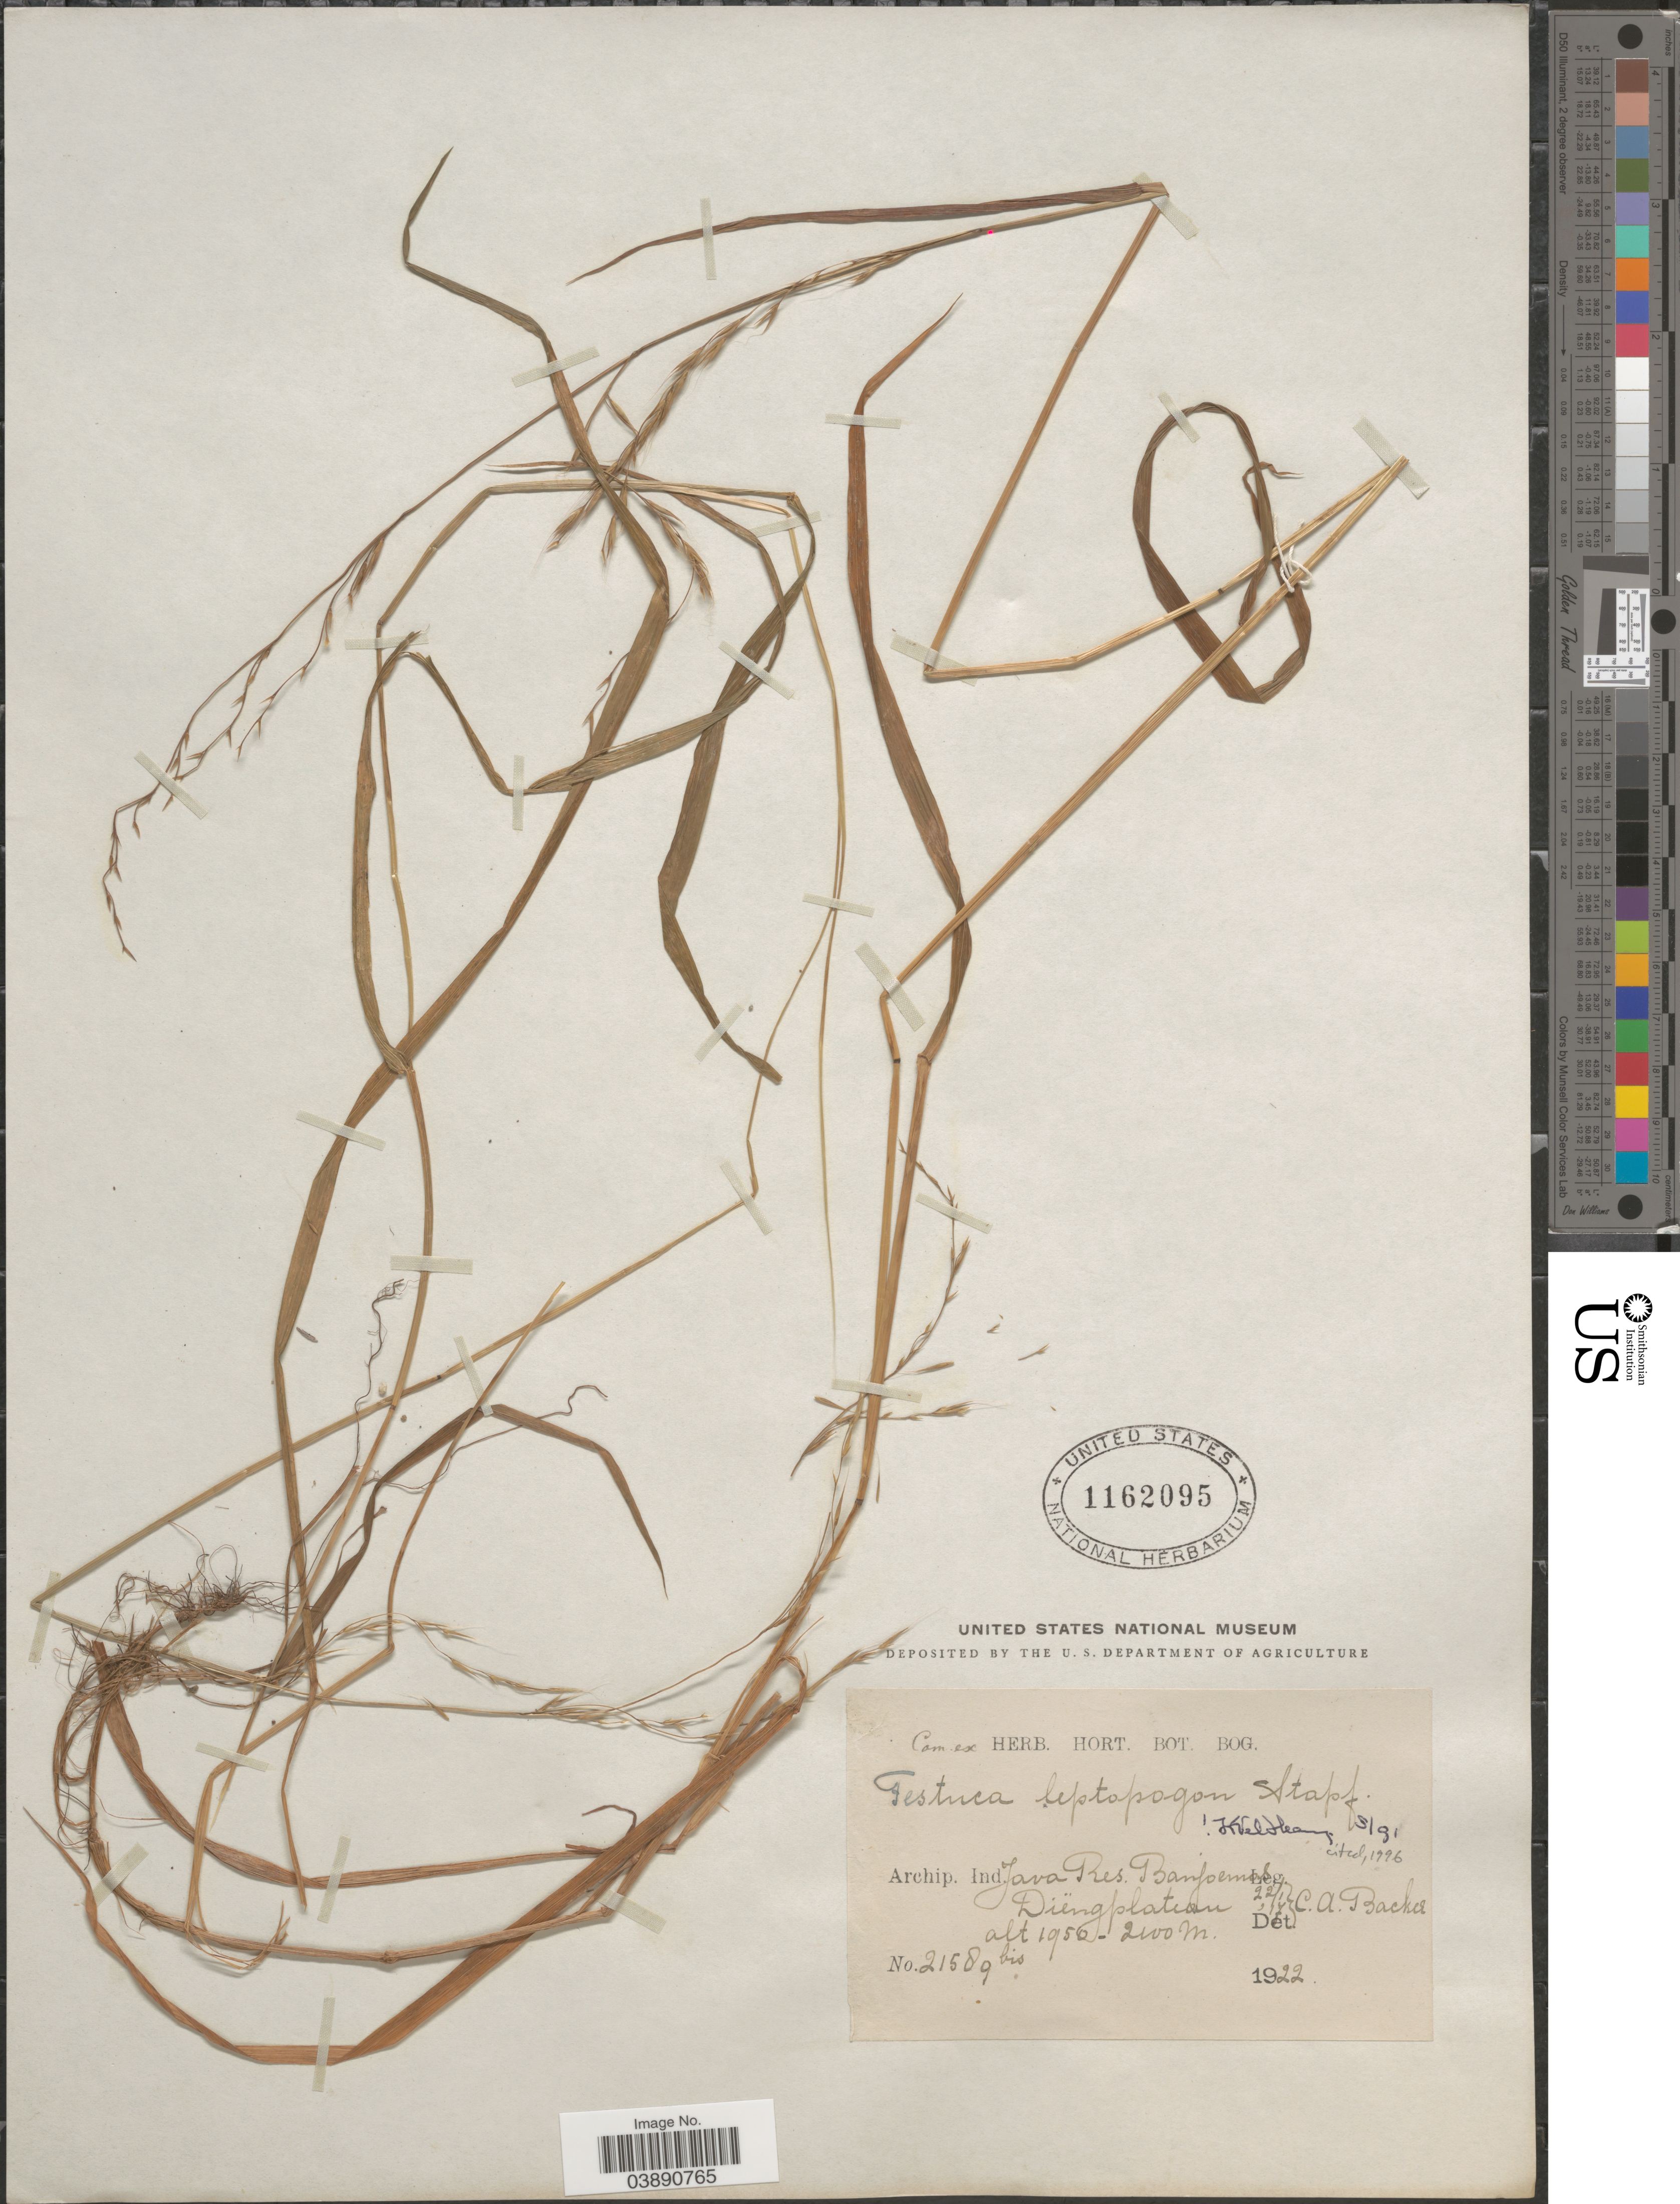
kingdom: Plantae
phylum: Tracheophyta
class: Liliopsida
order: Poales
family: Poaceae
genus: Festuca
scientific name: Festuca leptopogon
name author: Stapf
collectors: C. A. Backer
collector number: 21589bis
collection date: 1922-01-17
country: Indonesia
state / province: Java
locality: Archip. Ind. Java Res. Banjoemas. Diëng plateau.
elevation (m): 1950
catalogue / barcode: US 1162095